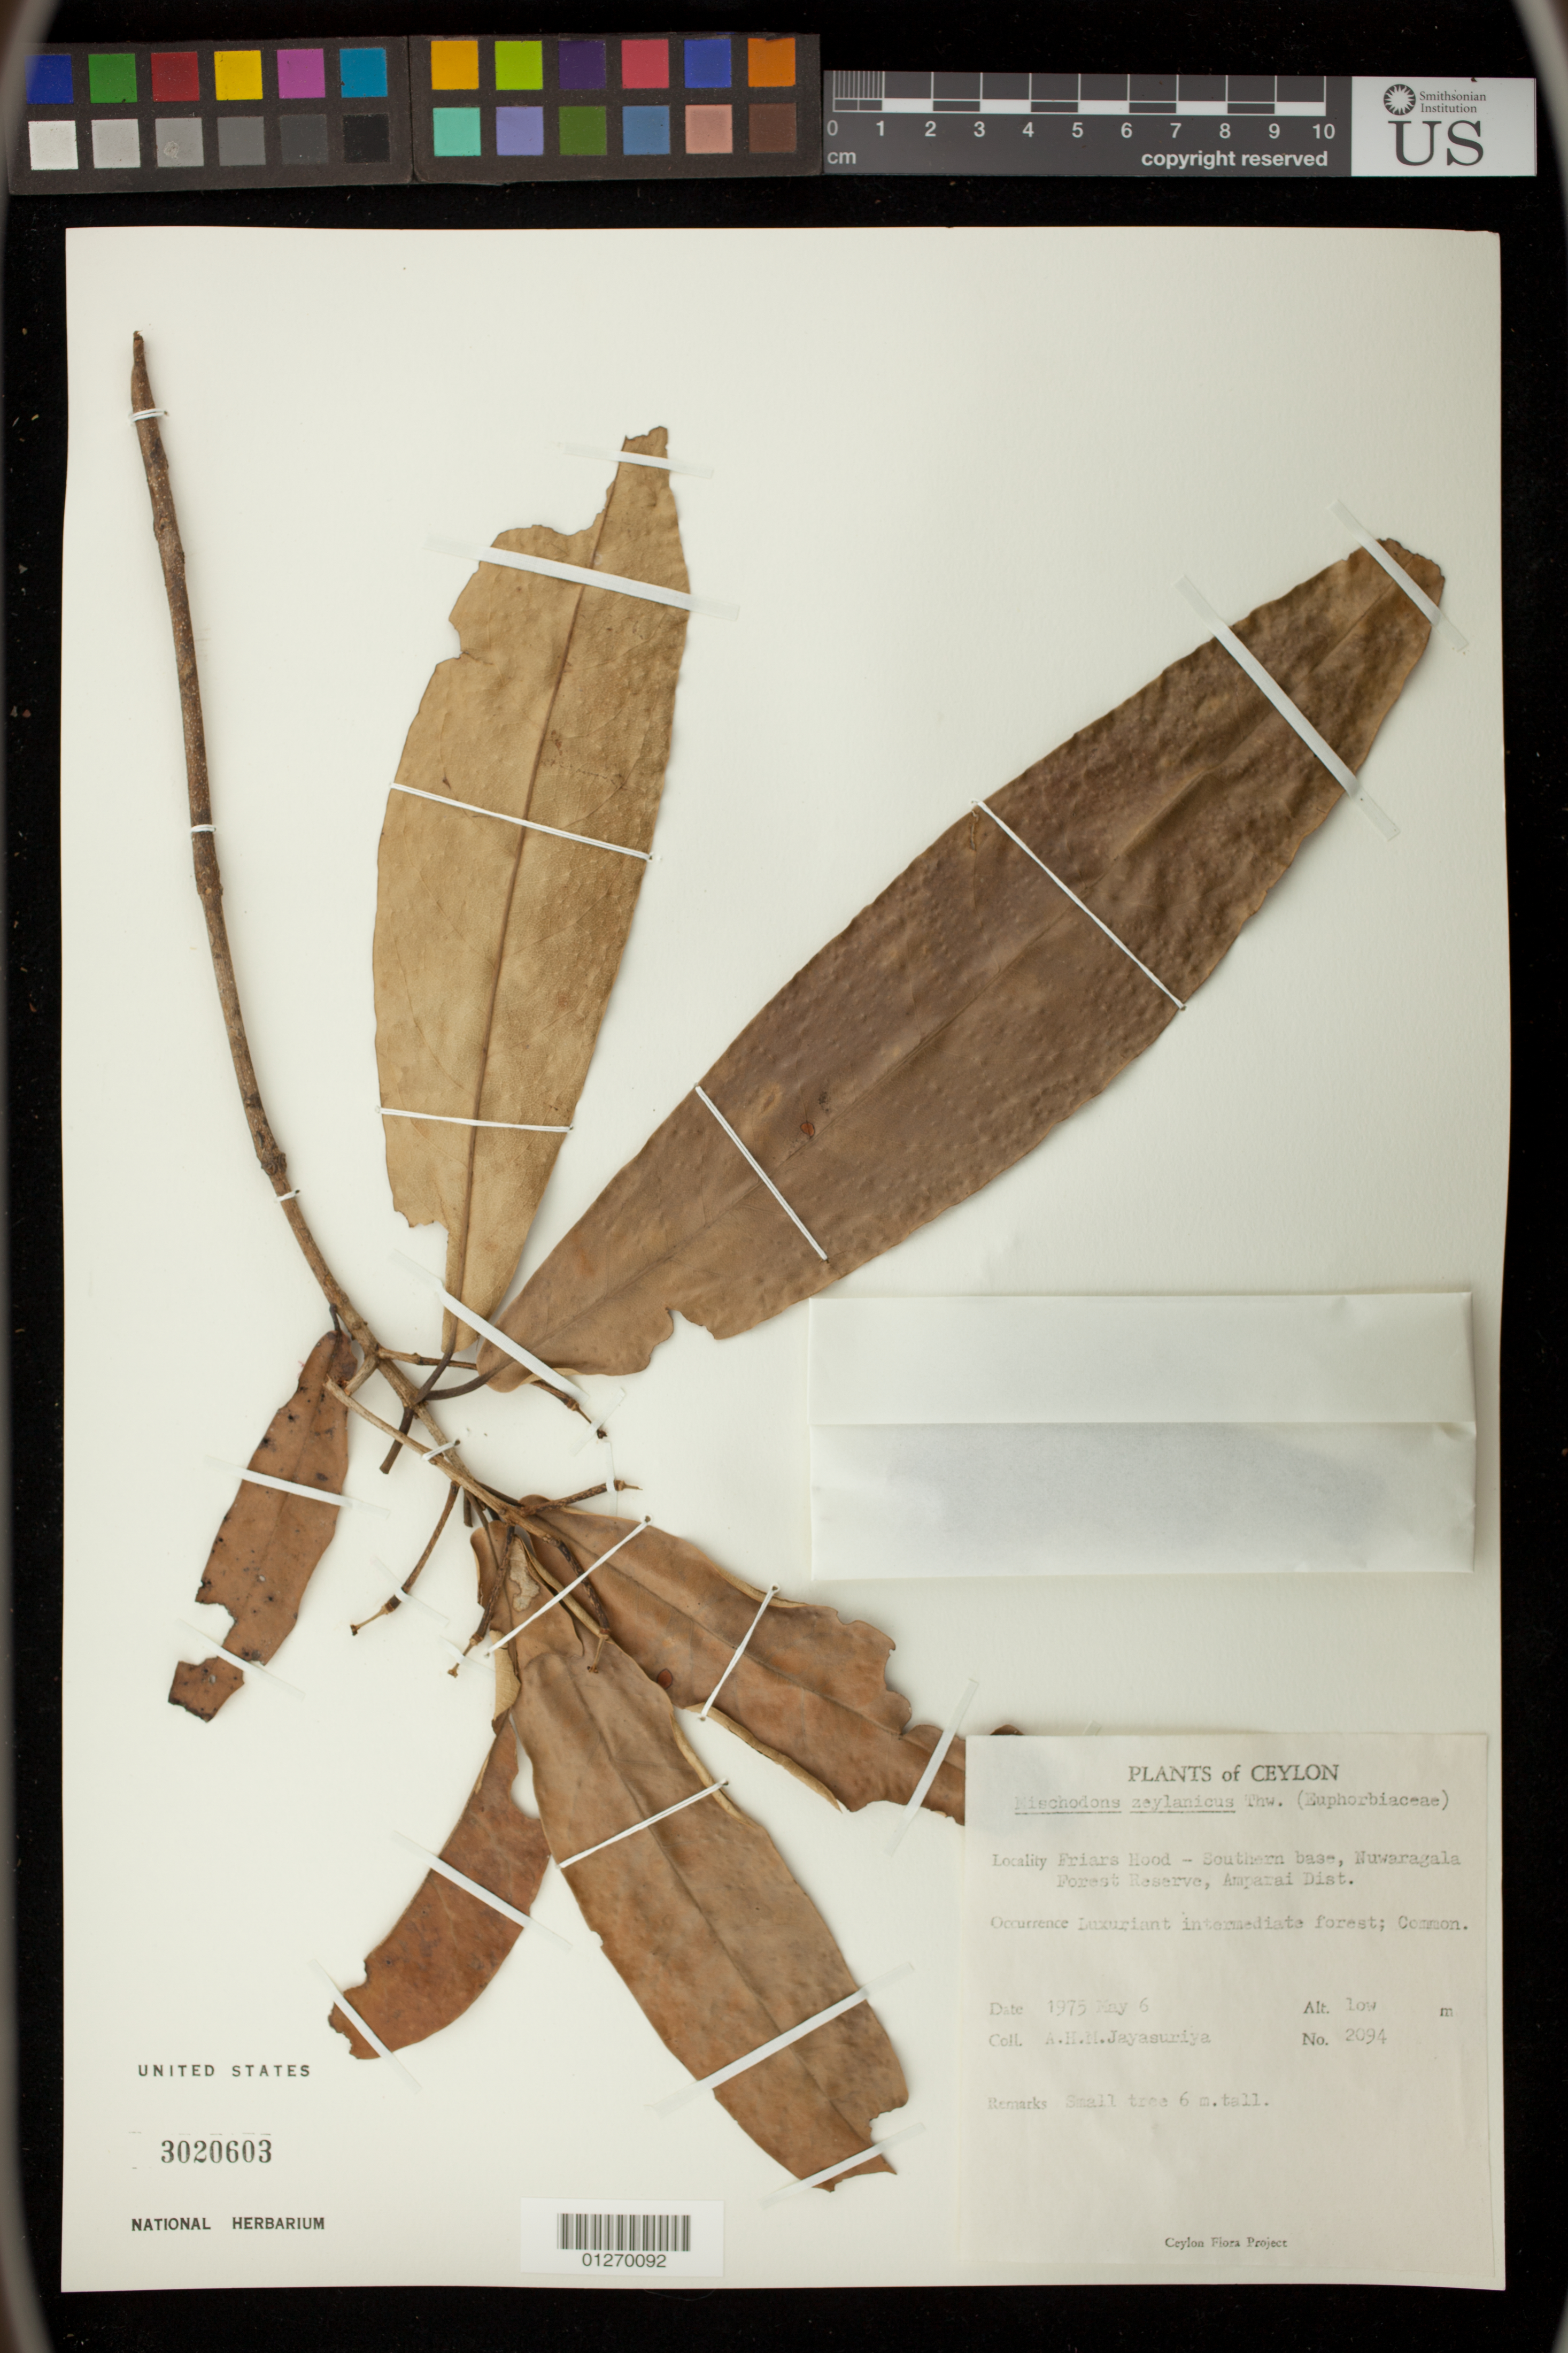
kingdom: Plantae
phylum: Tracheophyta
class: Magnoliopsida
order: Malpighiales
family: Picrodendraceae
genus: Mischodon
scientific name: Mischodon zeylanicus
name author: Thwaites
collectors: A. H. Jayasuriya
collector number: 2094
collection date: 1975-05-06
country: Sri Lanka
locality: Eastern Province, Friars Hood - Southern base, Nuwaragala Forest Reserve, Amparai District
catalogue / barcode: US 3020603